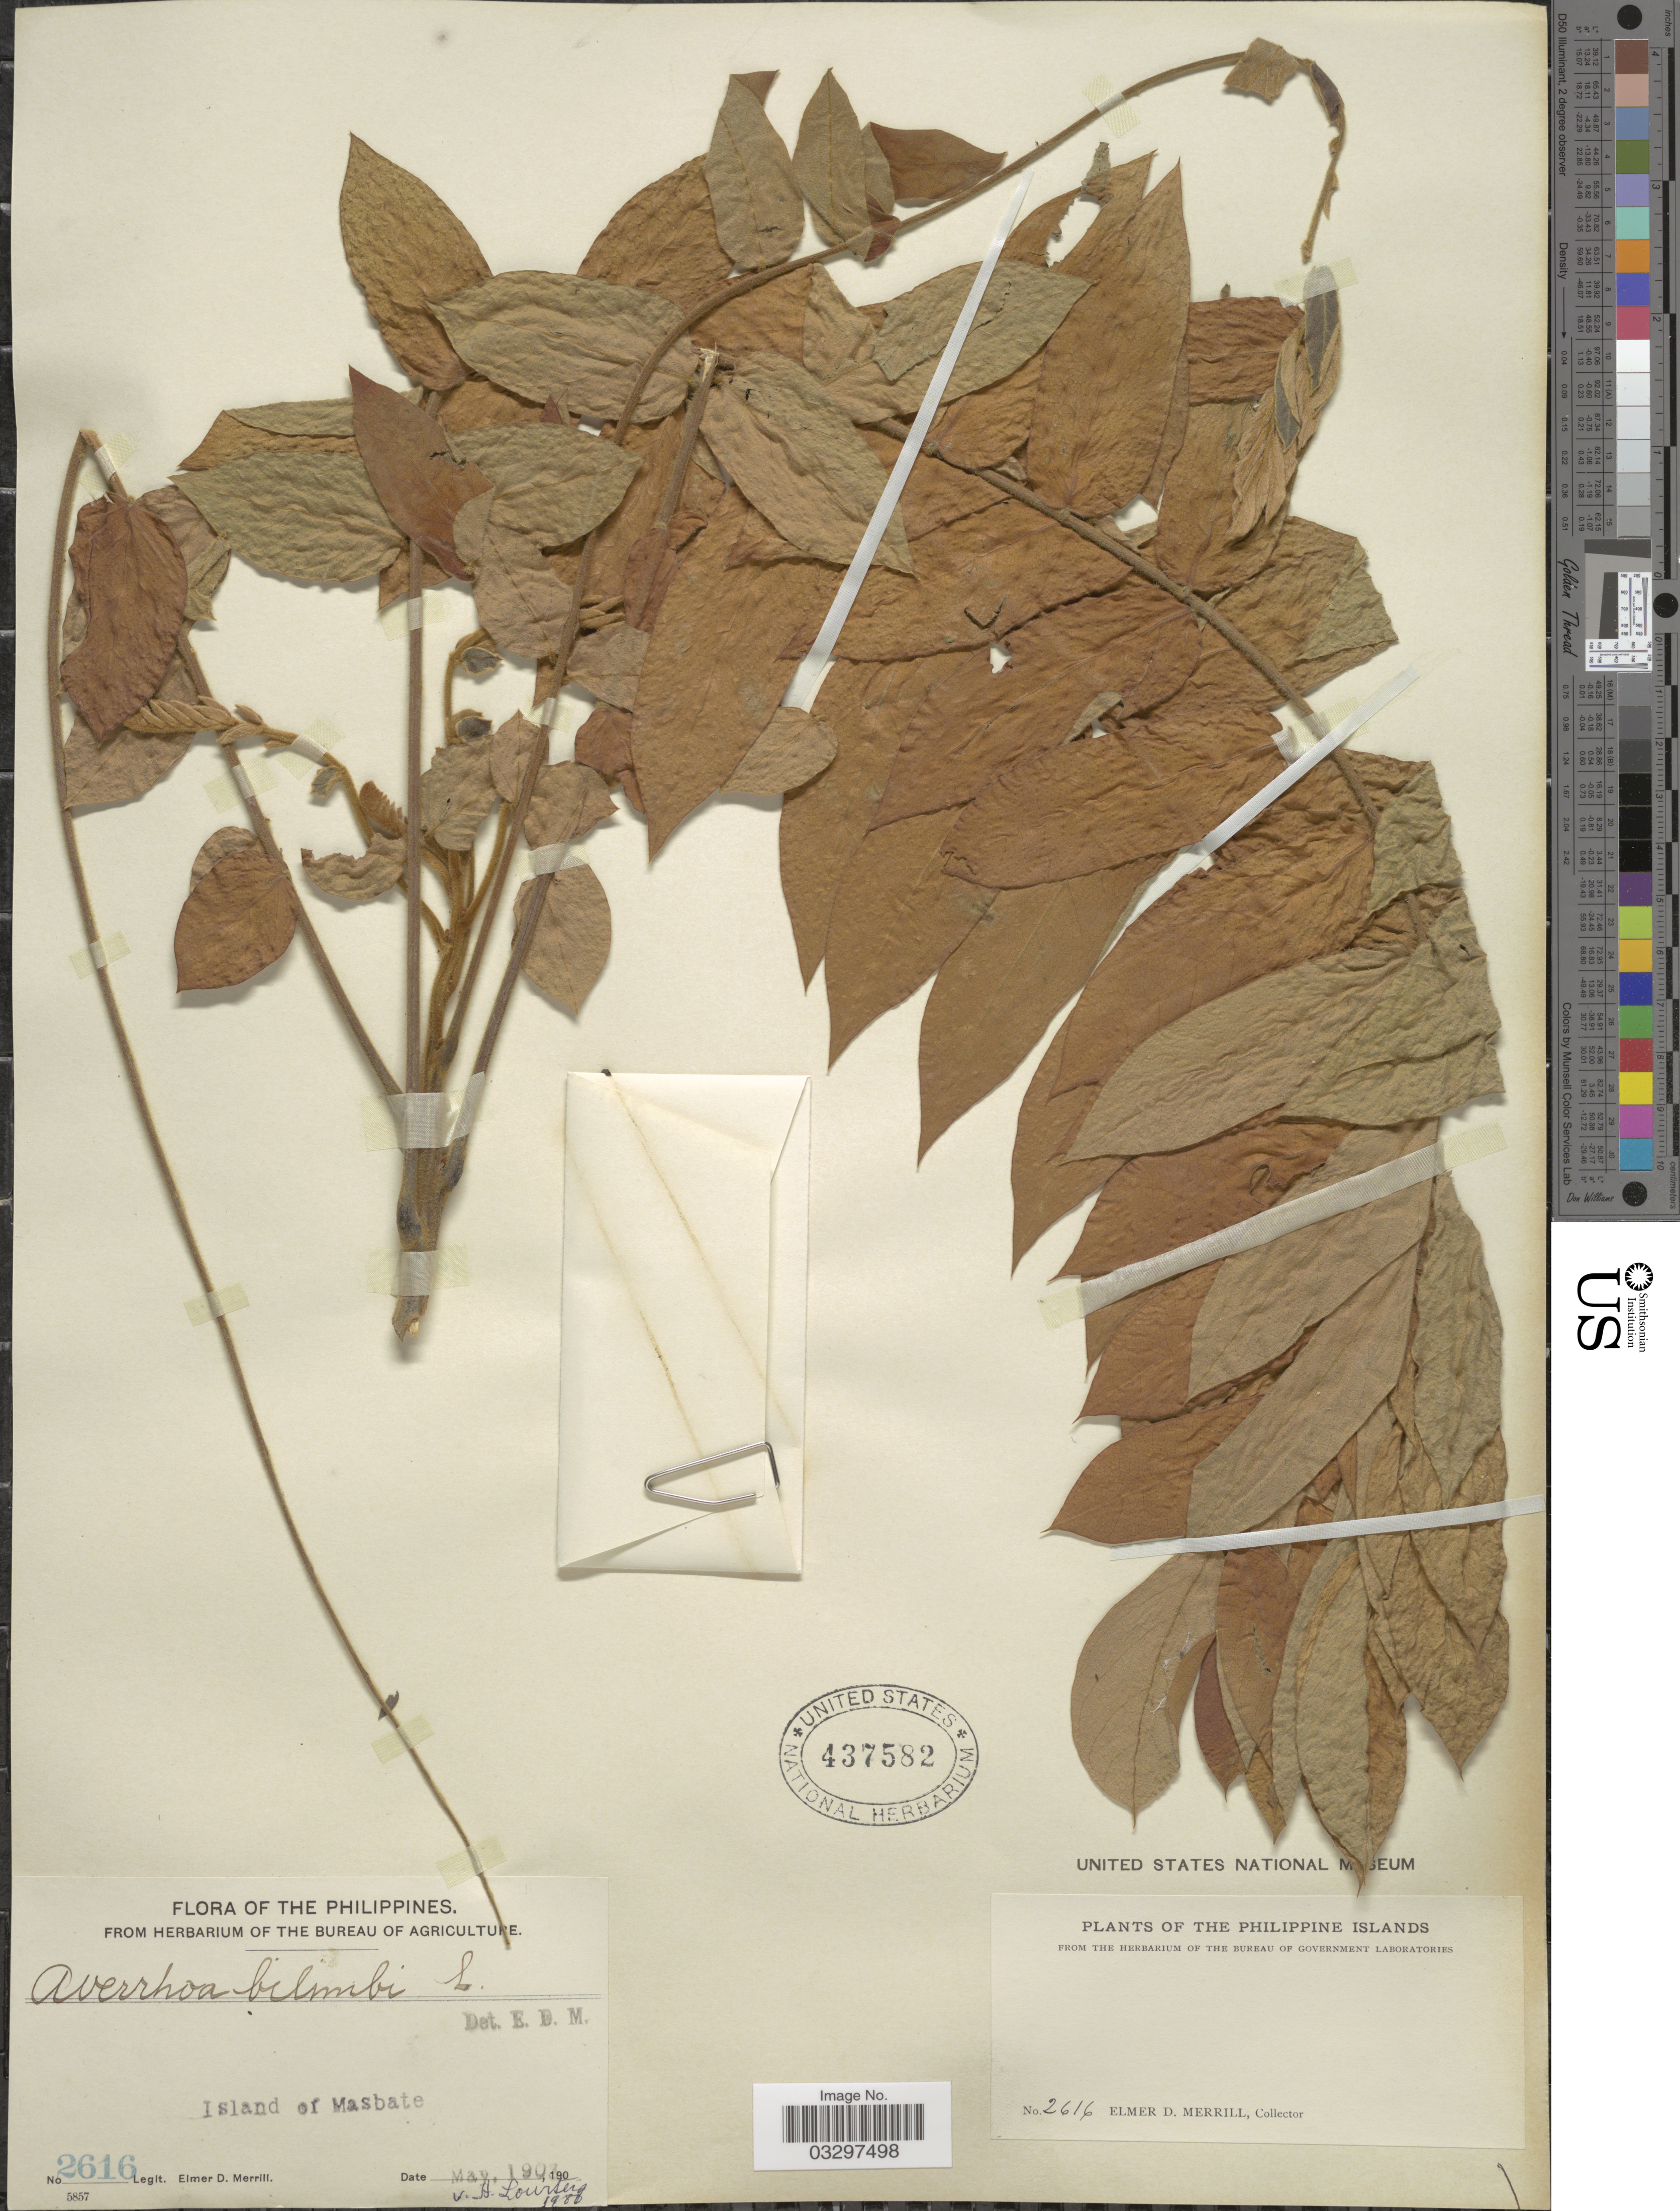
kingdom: Plantae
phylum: Tracheophyta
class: Magnoliopsida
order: Oxalidales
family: Oxalidaceae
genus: Averrhoa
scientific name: Averrhoa bilimbi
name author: L.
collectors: E. D. Merrill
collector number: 2616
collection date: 1903-05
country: Philippines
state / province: Bicol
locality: Island of Masbate.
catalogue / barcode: US 437582